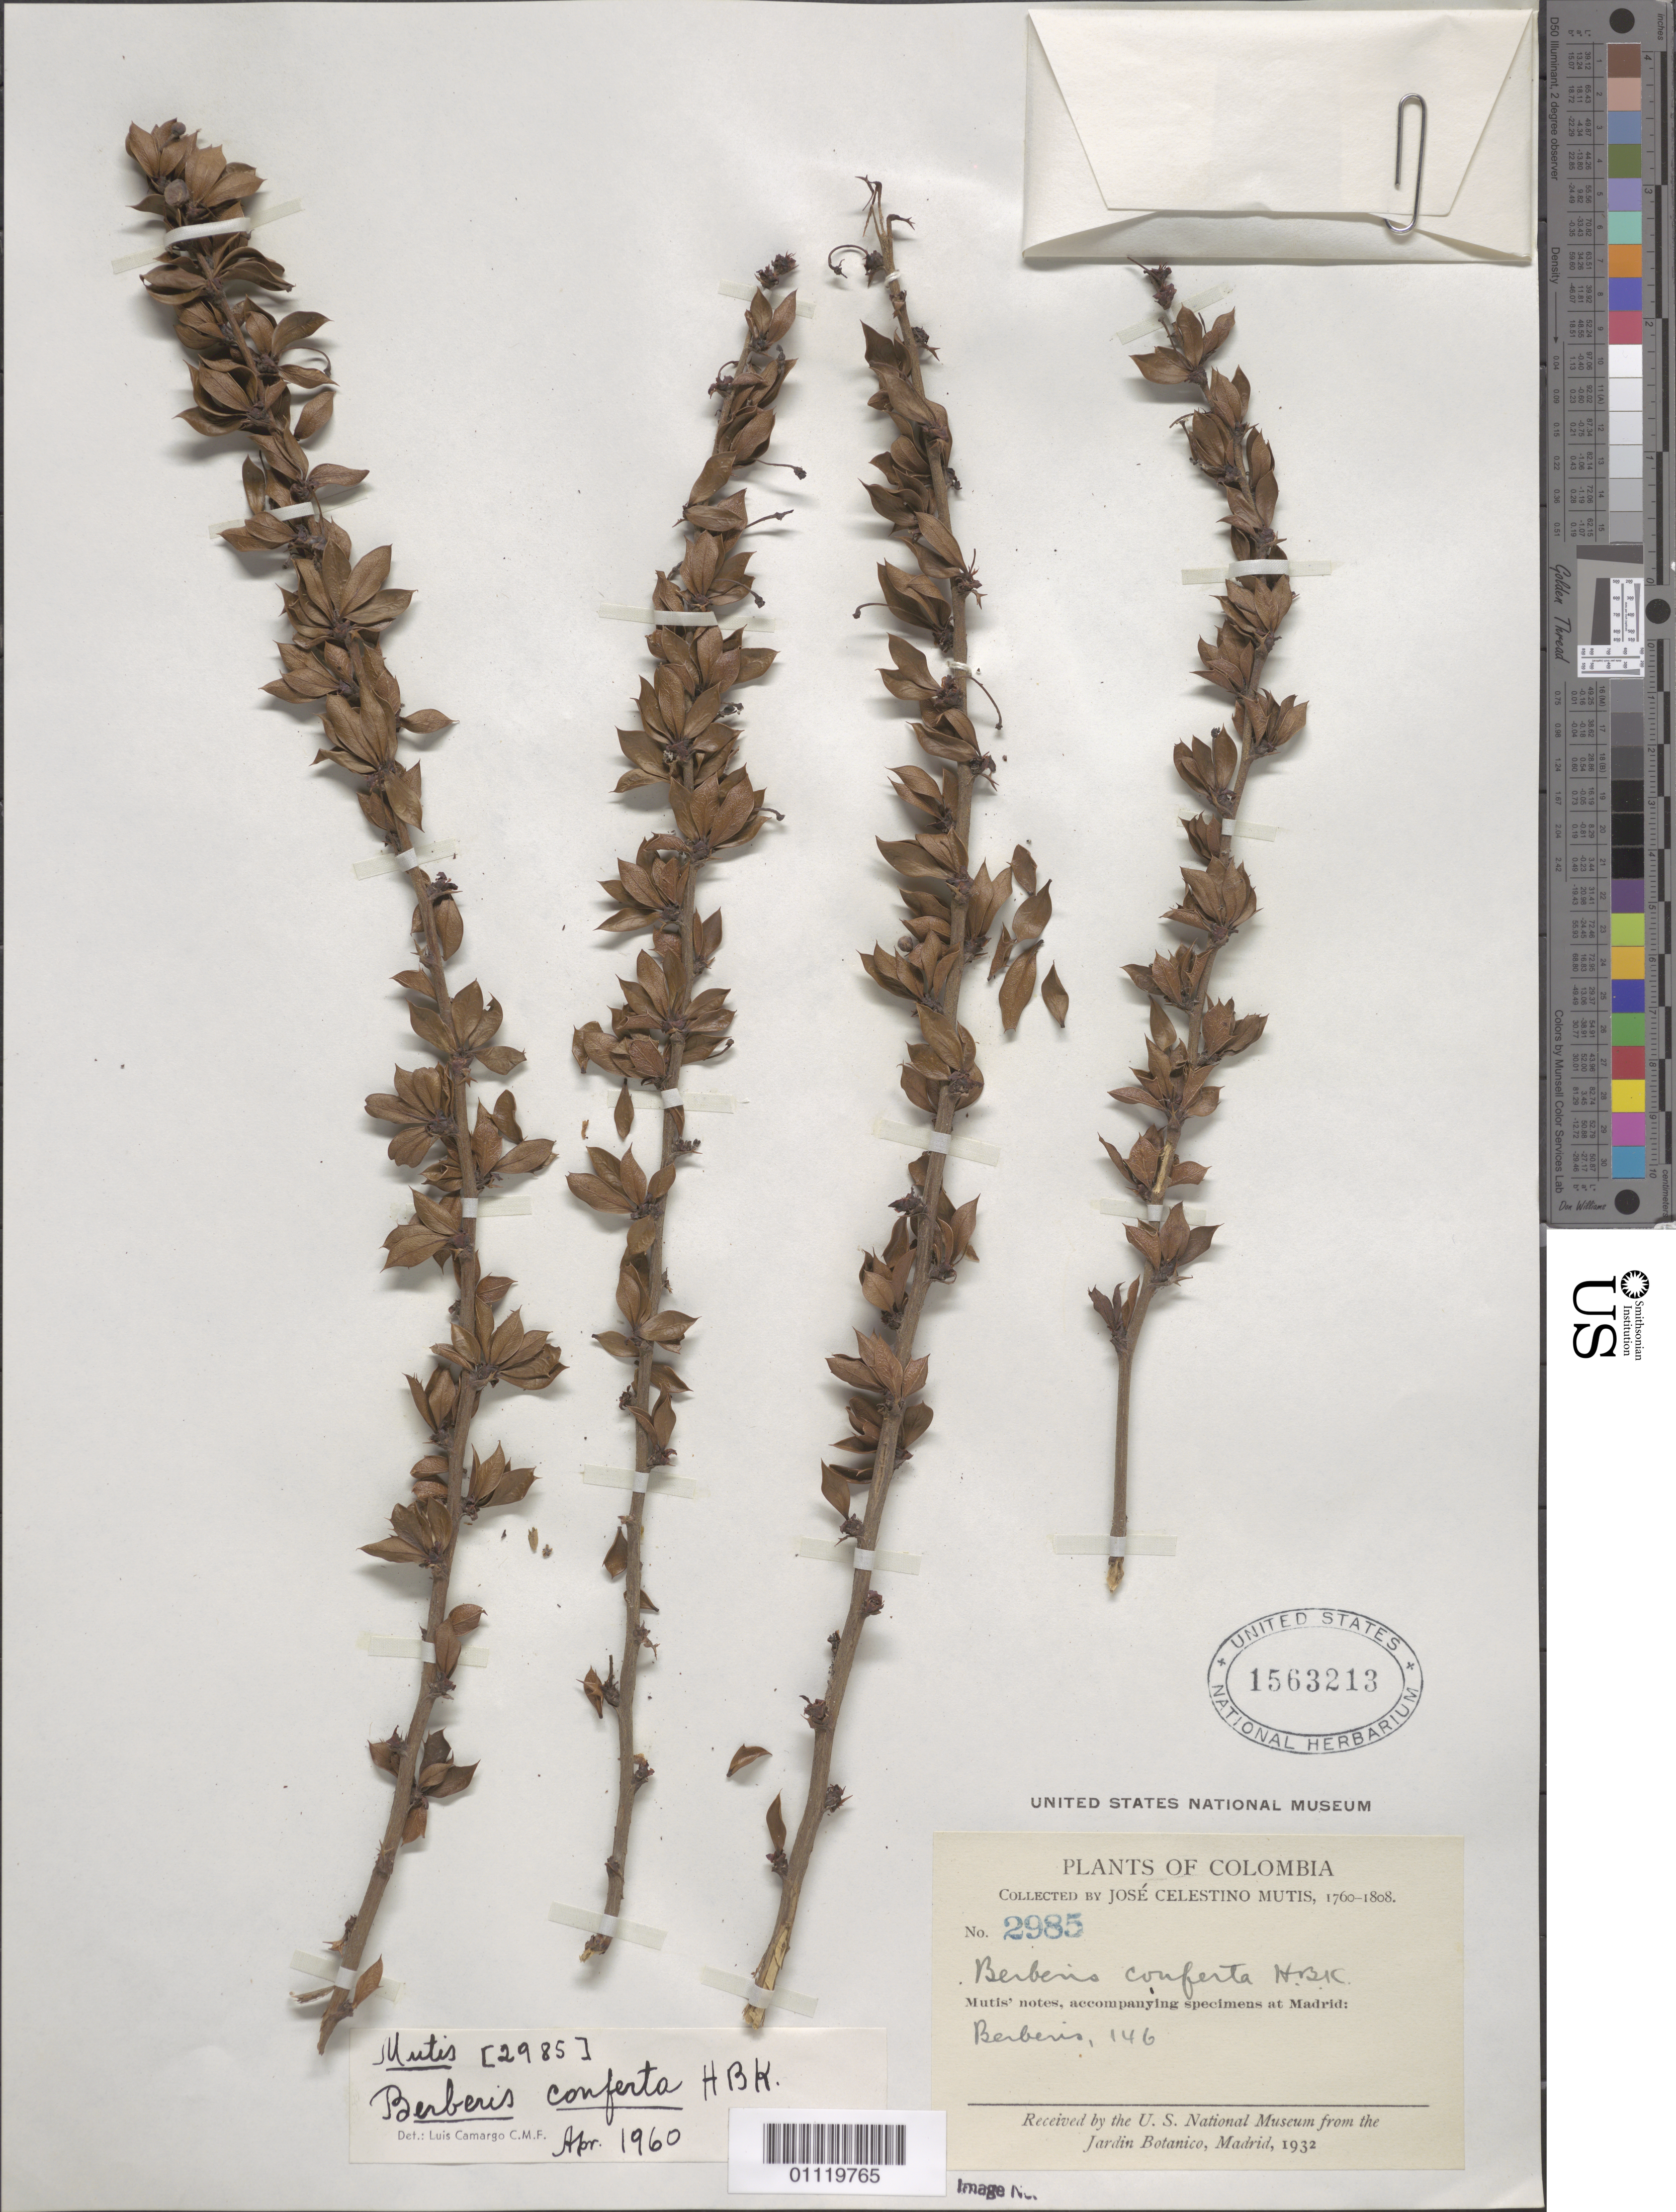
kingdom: Plantae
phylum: Tracheophyta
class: Magnoliopsida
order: Ranunculales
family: Berberidaceae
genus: Berberis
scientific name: Berberis lutea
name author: Ruiz & Pav.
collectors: J. C. B. Mutis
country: Colombia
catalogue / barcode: US 1563213